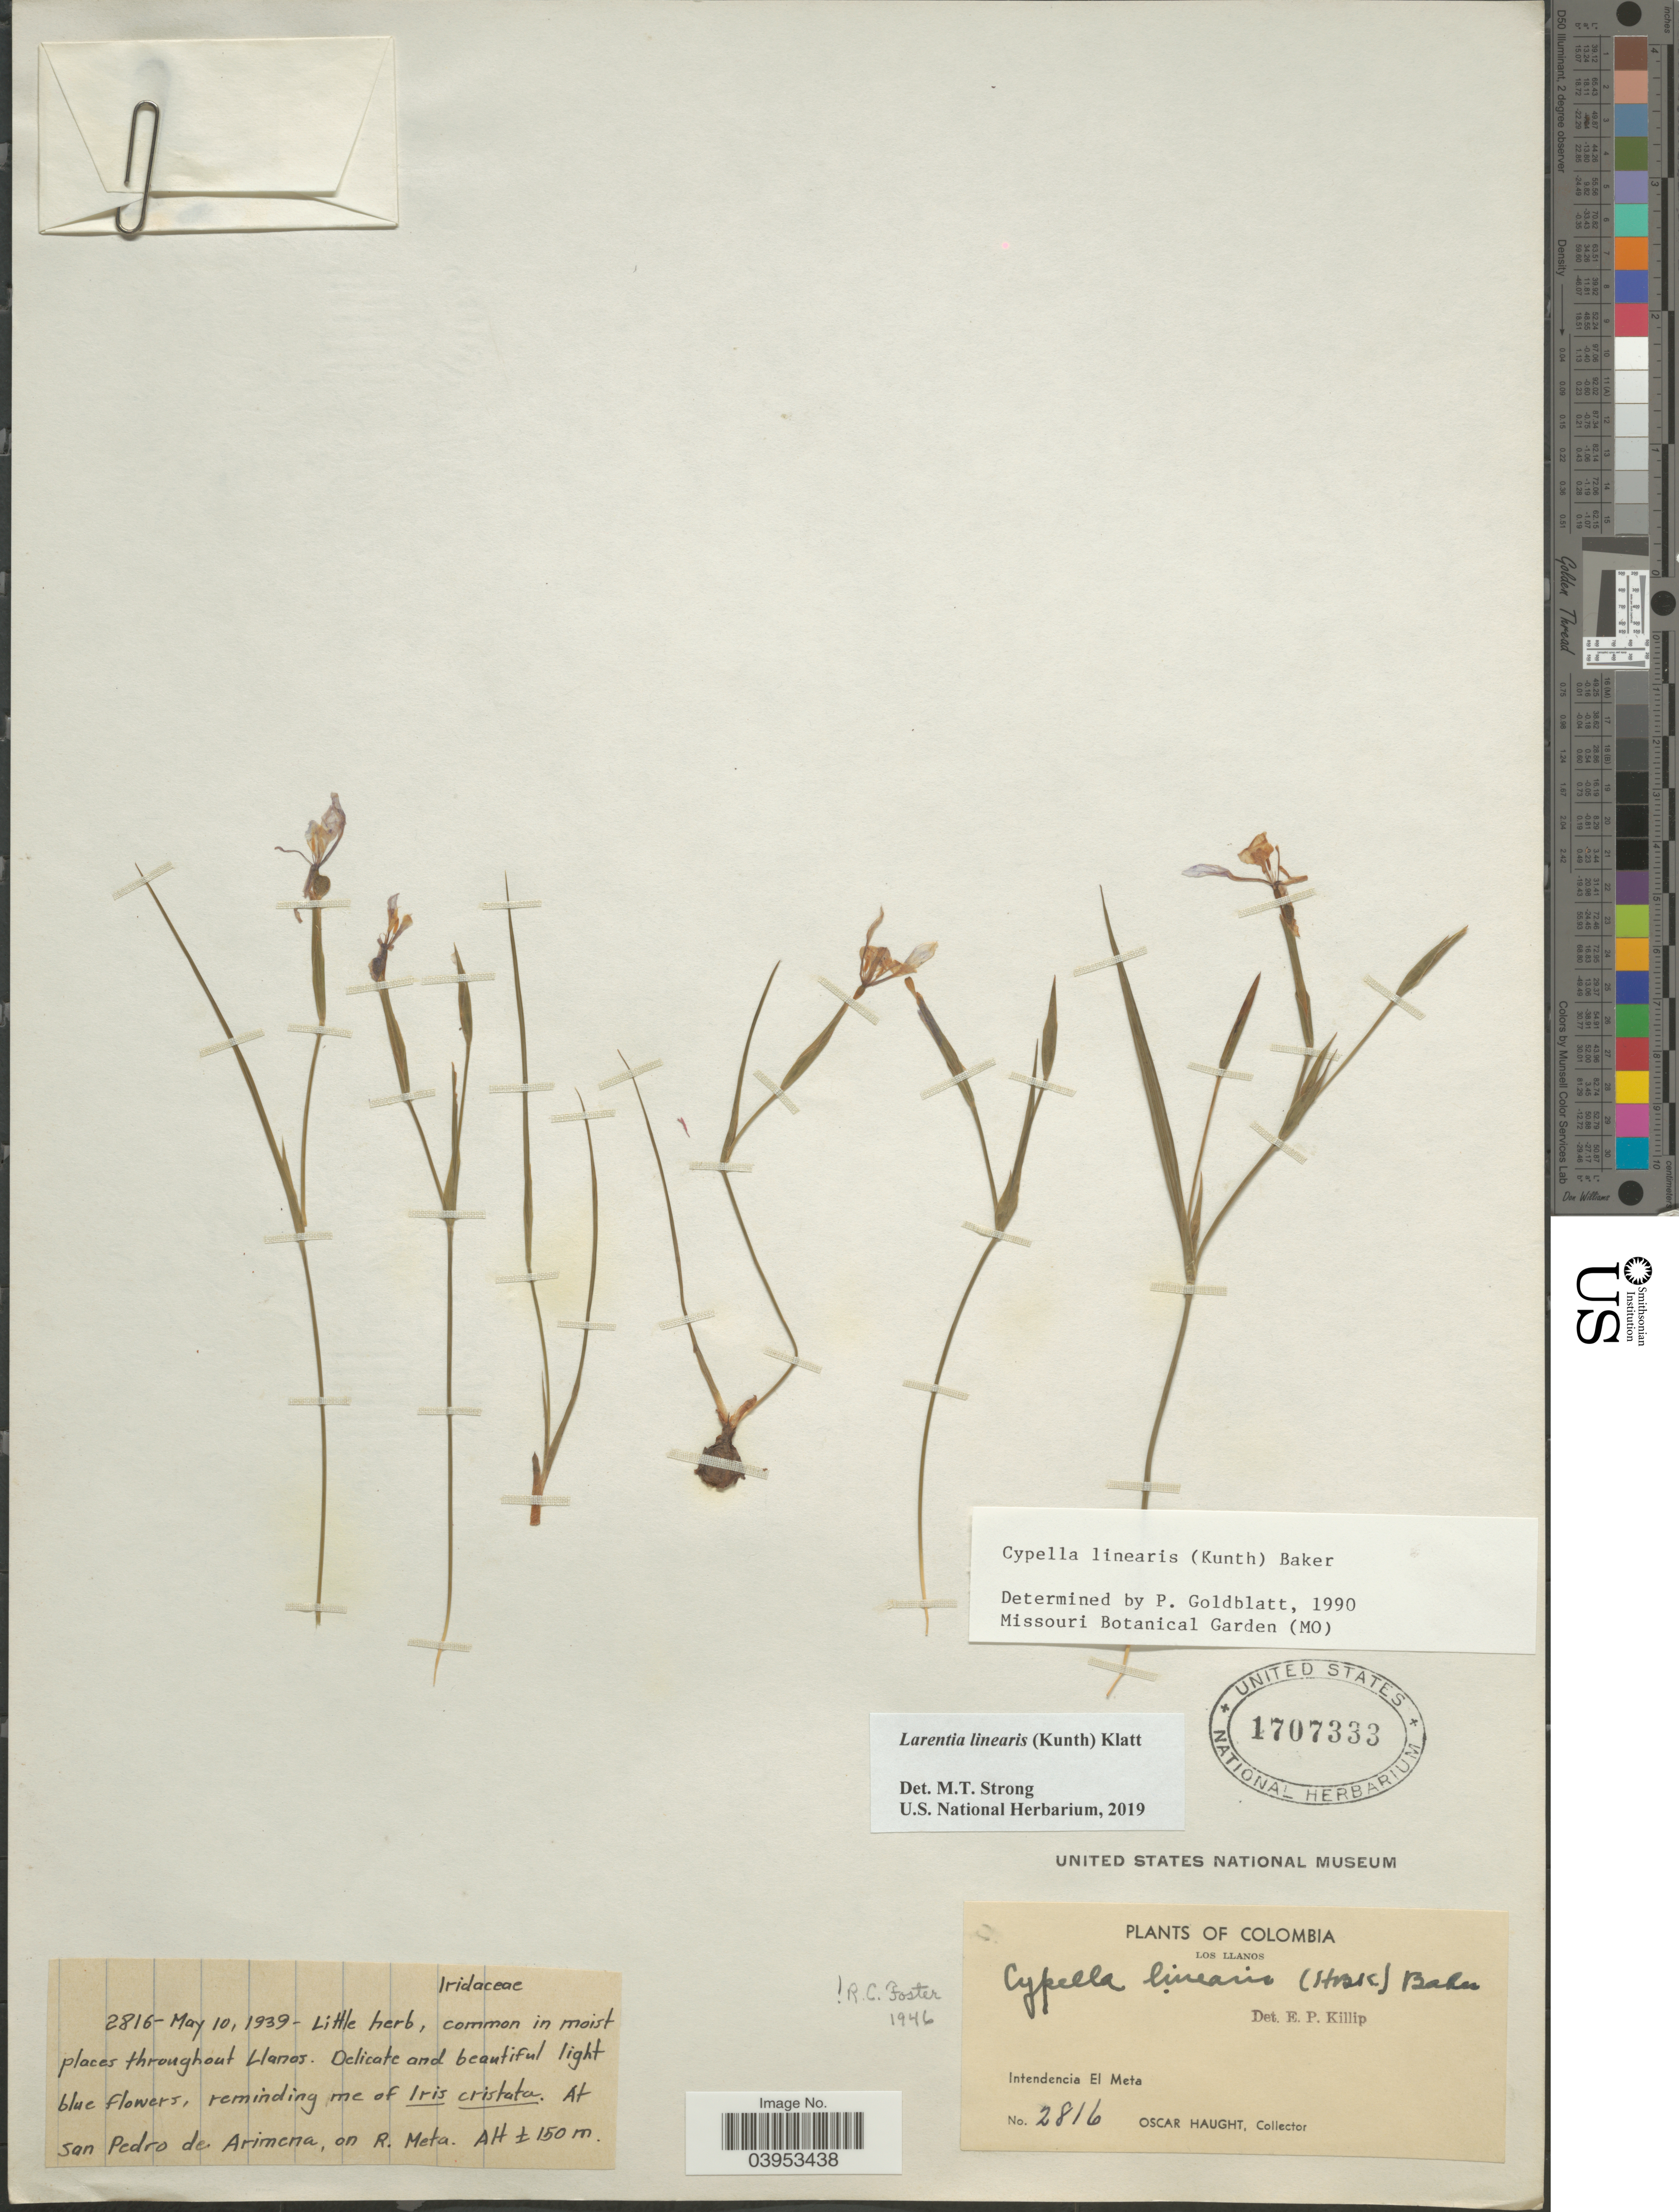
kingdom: Plantae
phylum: Tracheophyta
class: Liliopsida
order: Asparagales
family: Iridaceae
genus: Larentia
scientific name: Larentia linearis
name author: (Kunth) Klatt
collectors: O. L. Haught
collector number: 2816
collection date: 1939-05-10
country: Colombia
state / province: Meta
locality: Los Llanos. Intendencia El Meta. At San Pedro de Arimena, on R. Meta.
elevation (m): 150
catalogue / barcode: US 1707333